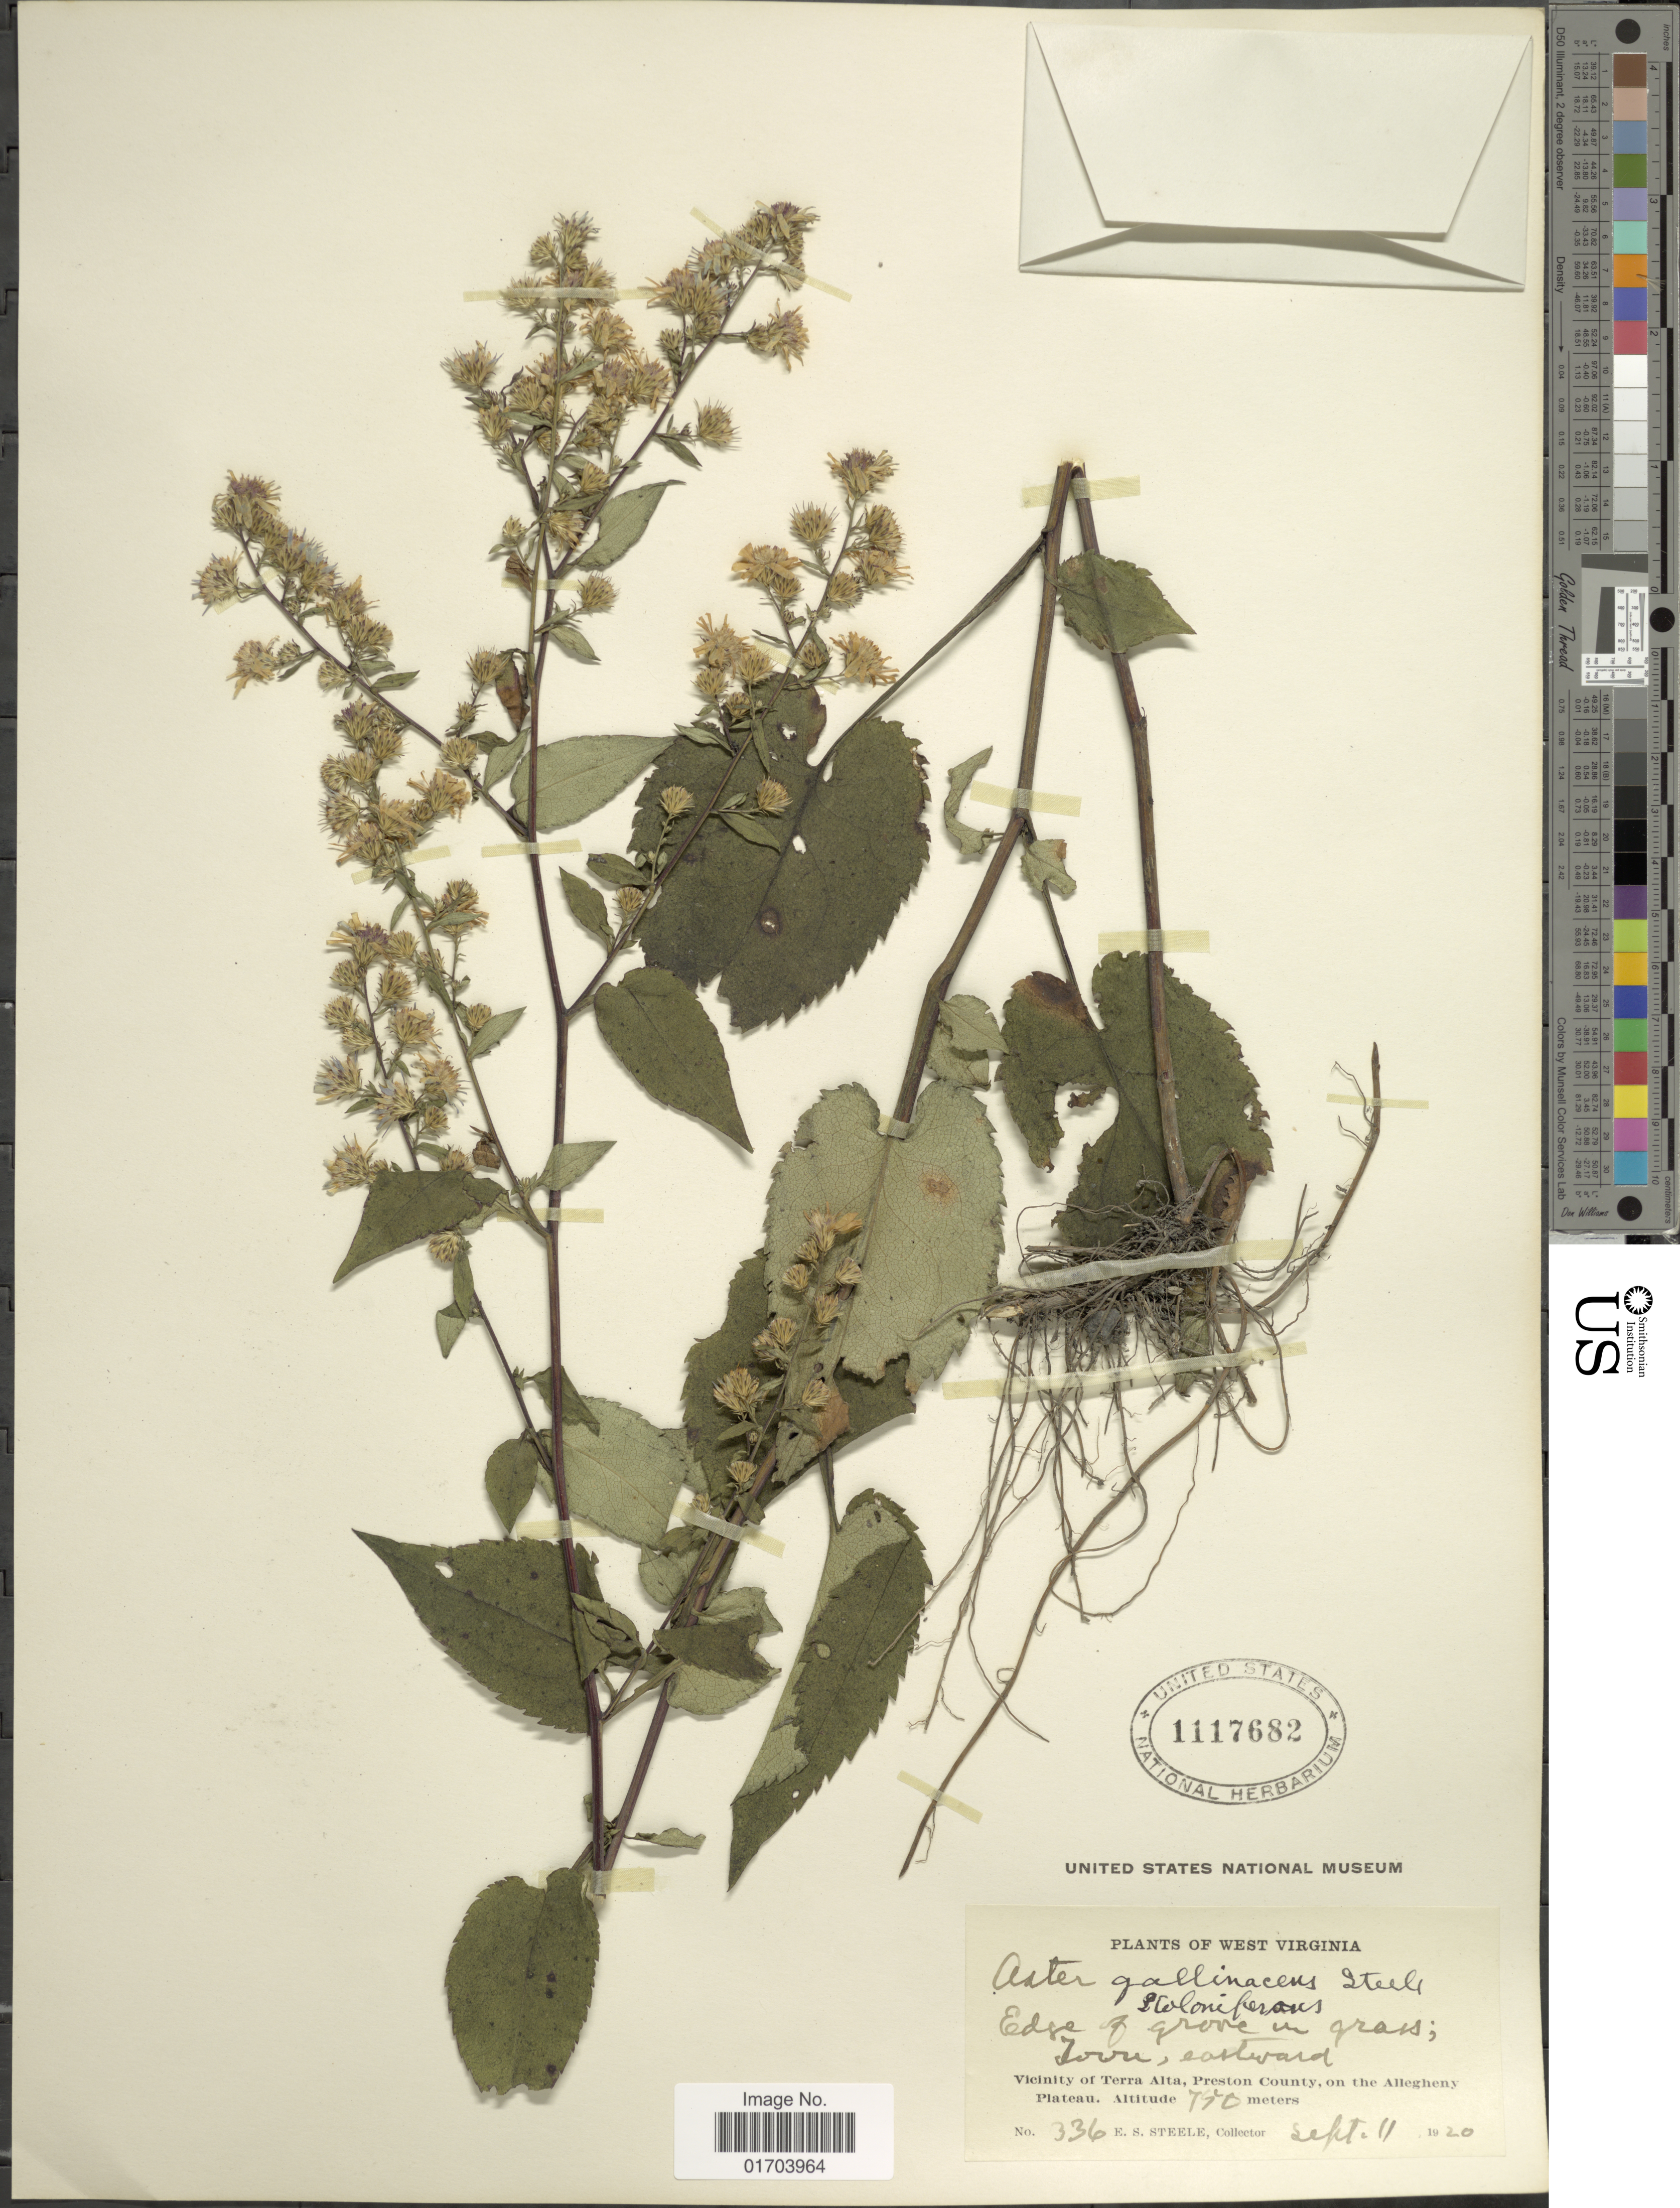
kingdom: Plantae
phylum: Tracheophyta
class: Magnoliopsida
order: Asterales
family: Asteraceae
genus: Aster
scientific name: Aster gallinaceus E.S. Steele sp. nov. ined.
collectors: E. Steele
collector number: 336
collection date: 1920-09-11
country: United States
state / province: West Virginia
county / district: Preston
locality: edge of grove in grass; town, eastward, Vicinity of Terra Alta, Preston County, on the Allegheny Plateau.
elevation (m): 750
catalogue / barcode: US 1117682